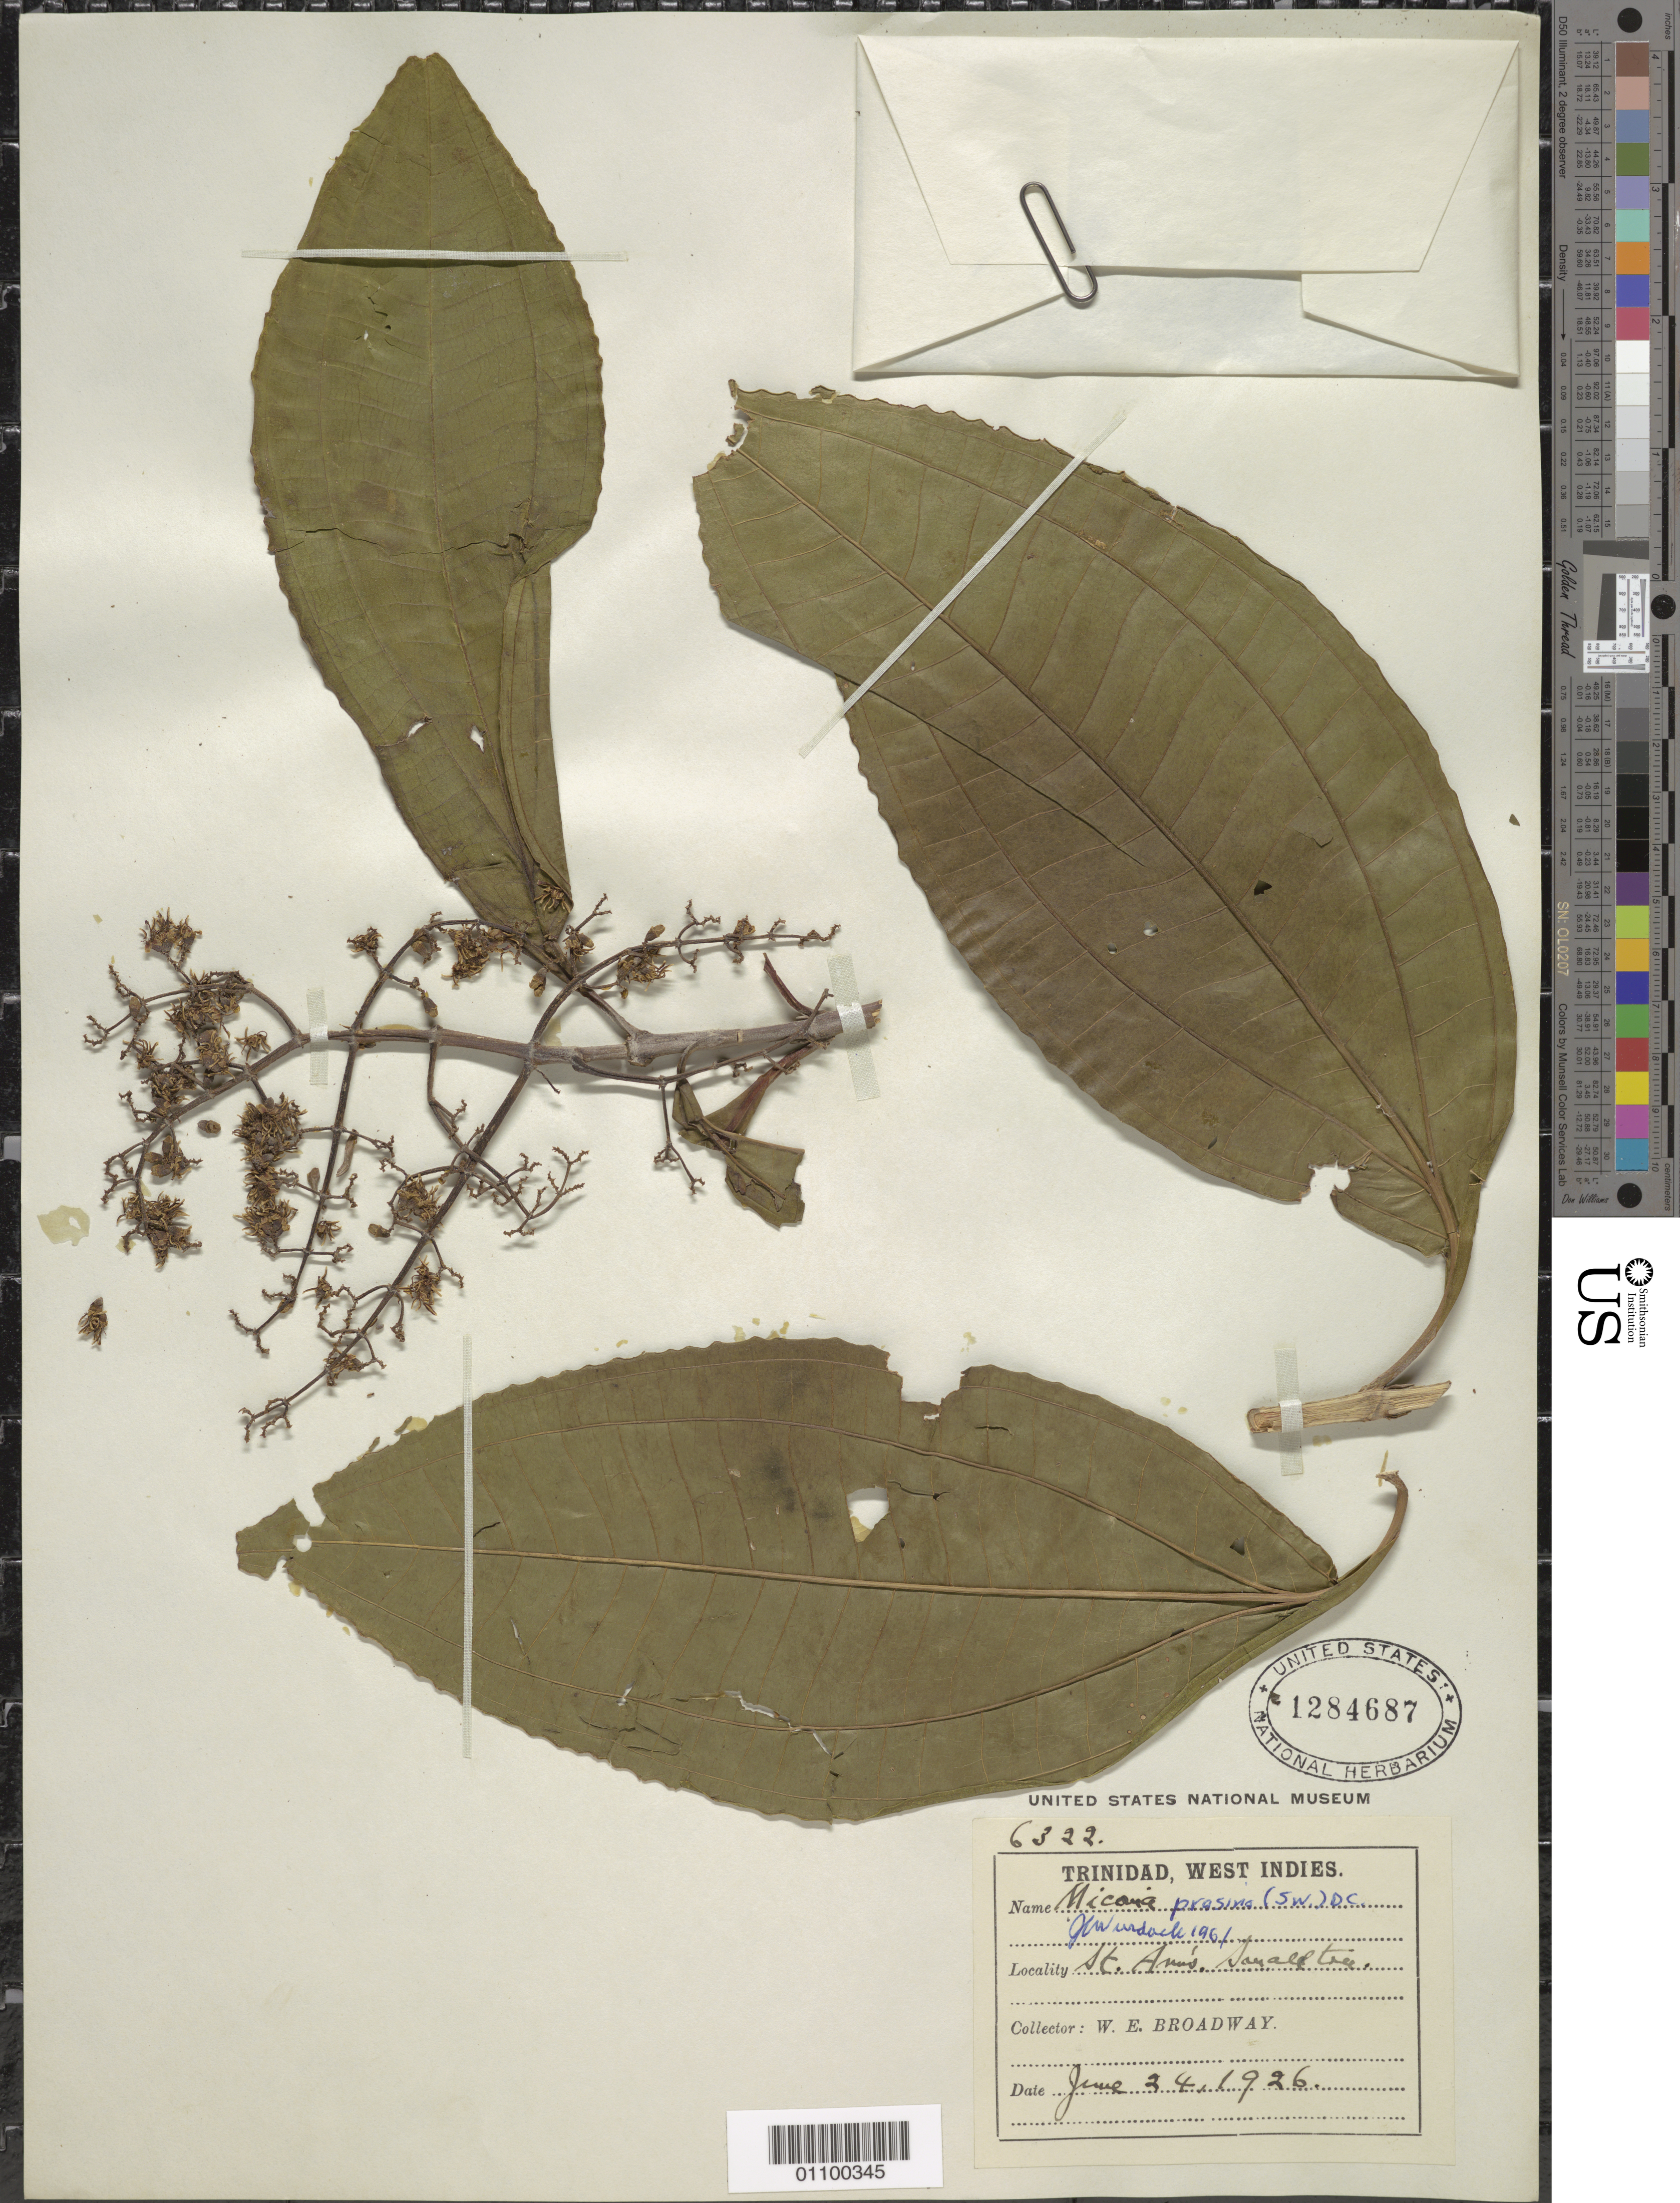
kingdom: Plantae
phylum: Tracheophyta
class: Magnoliopsida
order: Myrtales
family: Melastomataceae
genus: Miconia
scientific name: Miconia prasina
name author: (Sw.) DC.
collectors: W. E. Broadway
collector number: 6322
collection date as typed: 24 Jun 1926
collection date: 1926-06-24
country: Trinidad and Tobago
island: Trinidad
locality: St. Ann's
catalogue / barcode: US 1284687-2